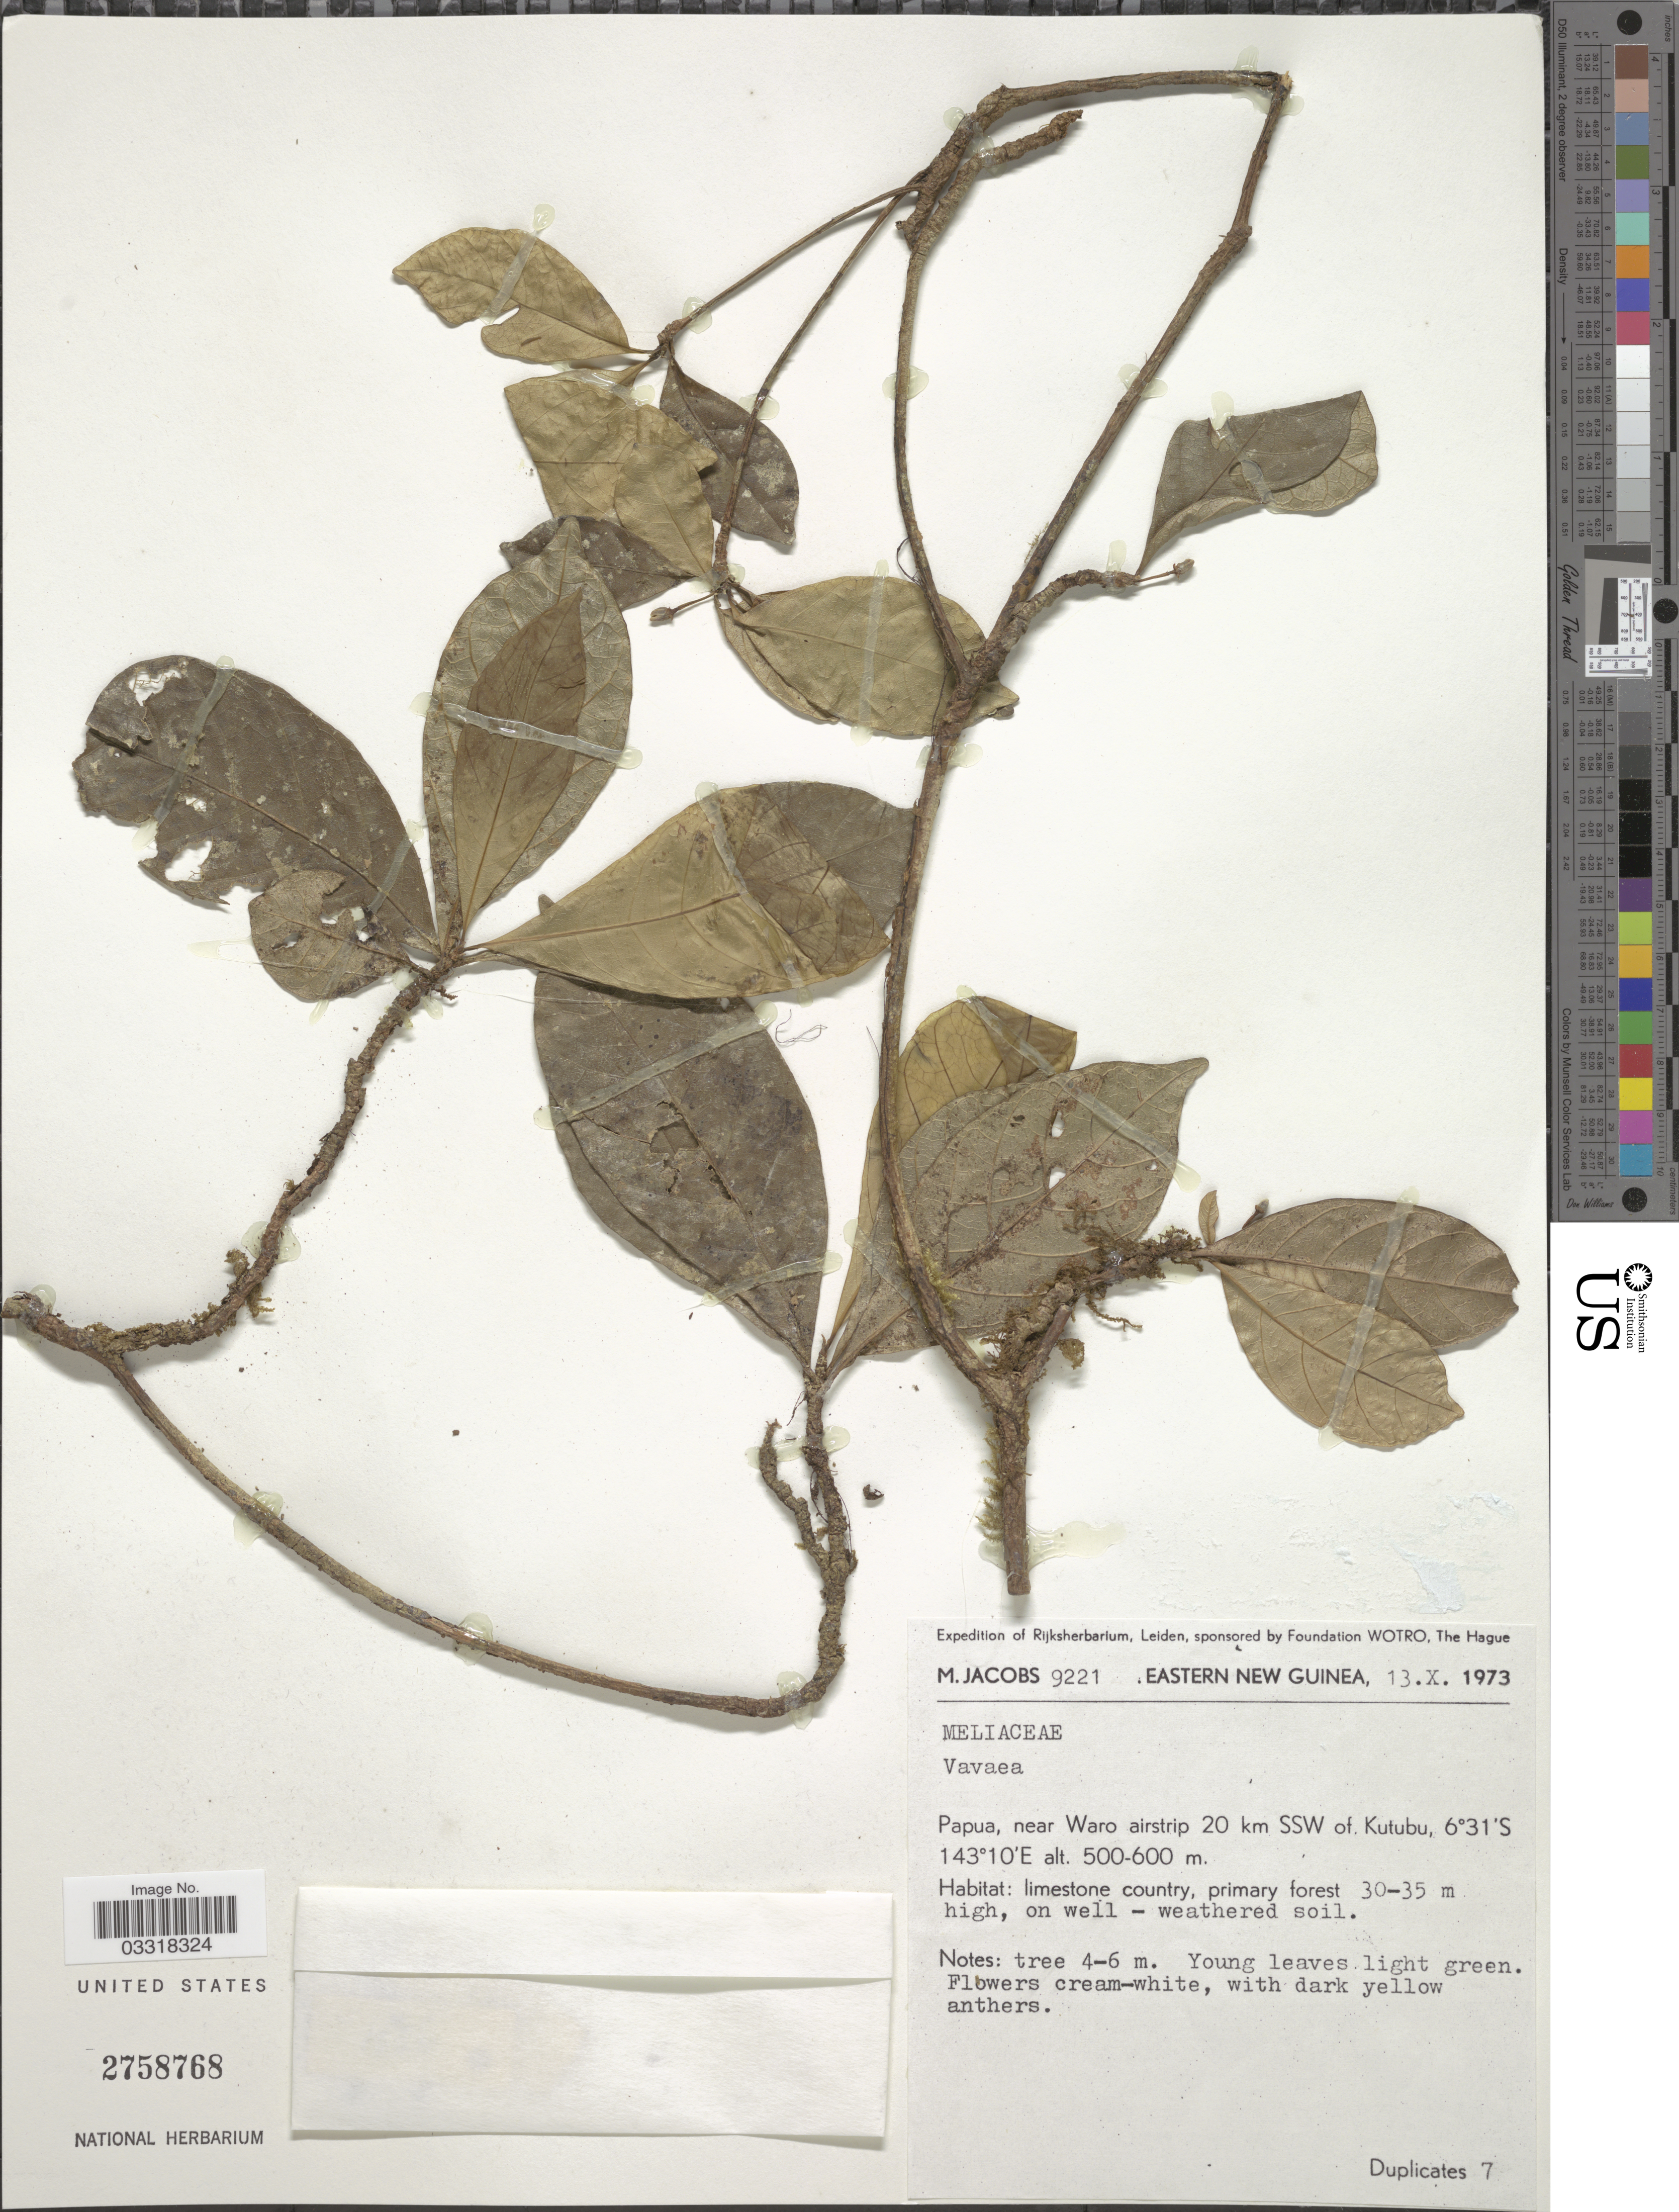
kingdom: Plantae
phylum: Tracheophyta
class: Magnoliopsida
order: Sapindales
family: Meliaceae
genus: Vavaea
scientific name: Vavaea sp.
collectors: M. Jacobs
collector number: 9221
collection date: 1973-10-13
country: Papua New Guinea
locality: Eastern New Guinea. Papua, near Waro airstrip 20 km SSW of Kutubu.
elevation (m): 500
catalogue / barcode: US 2758768